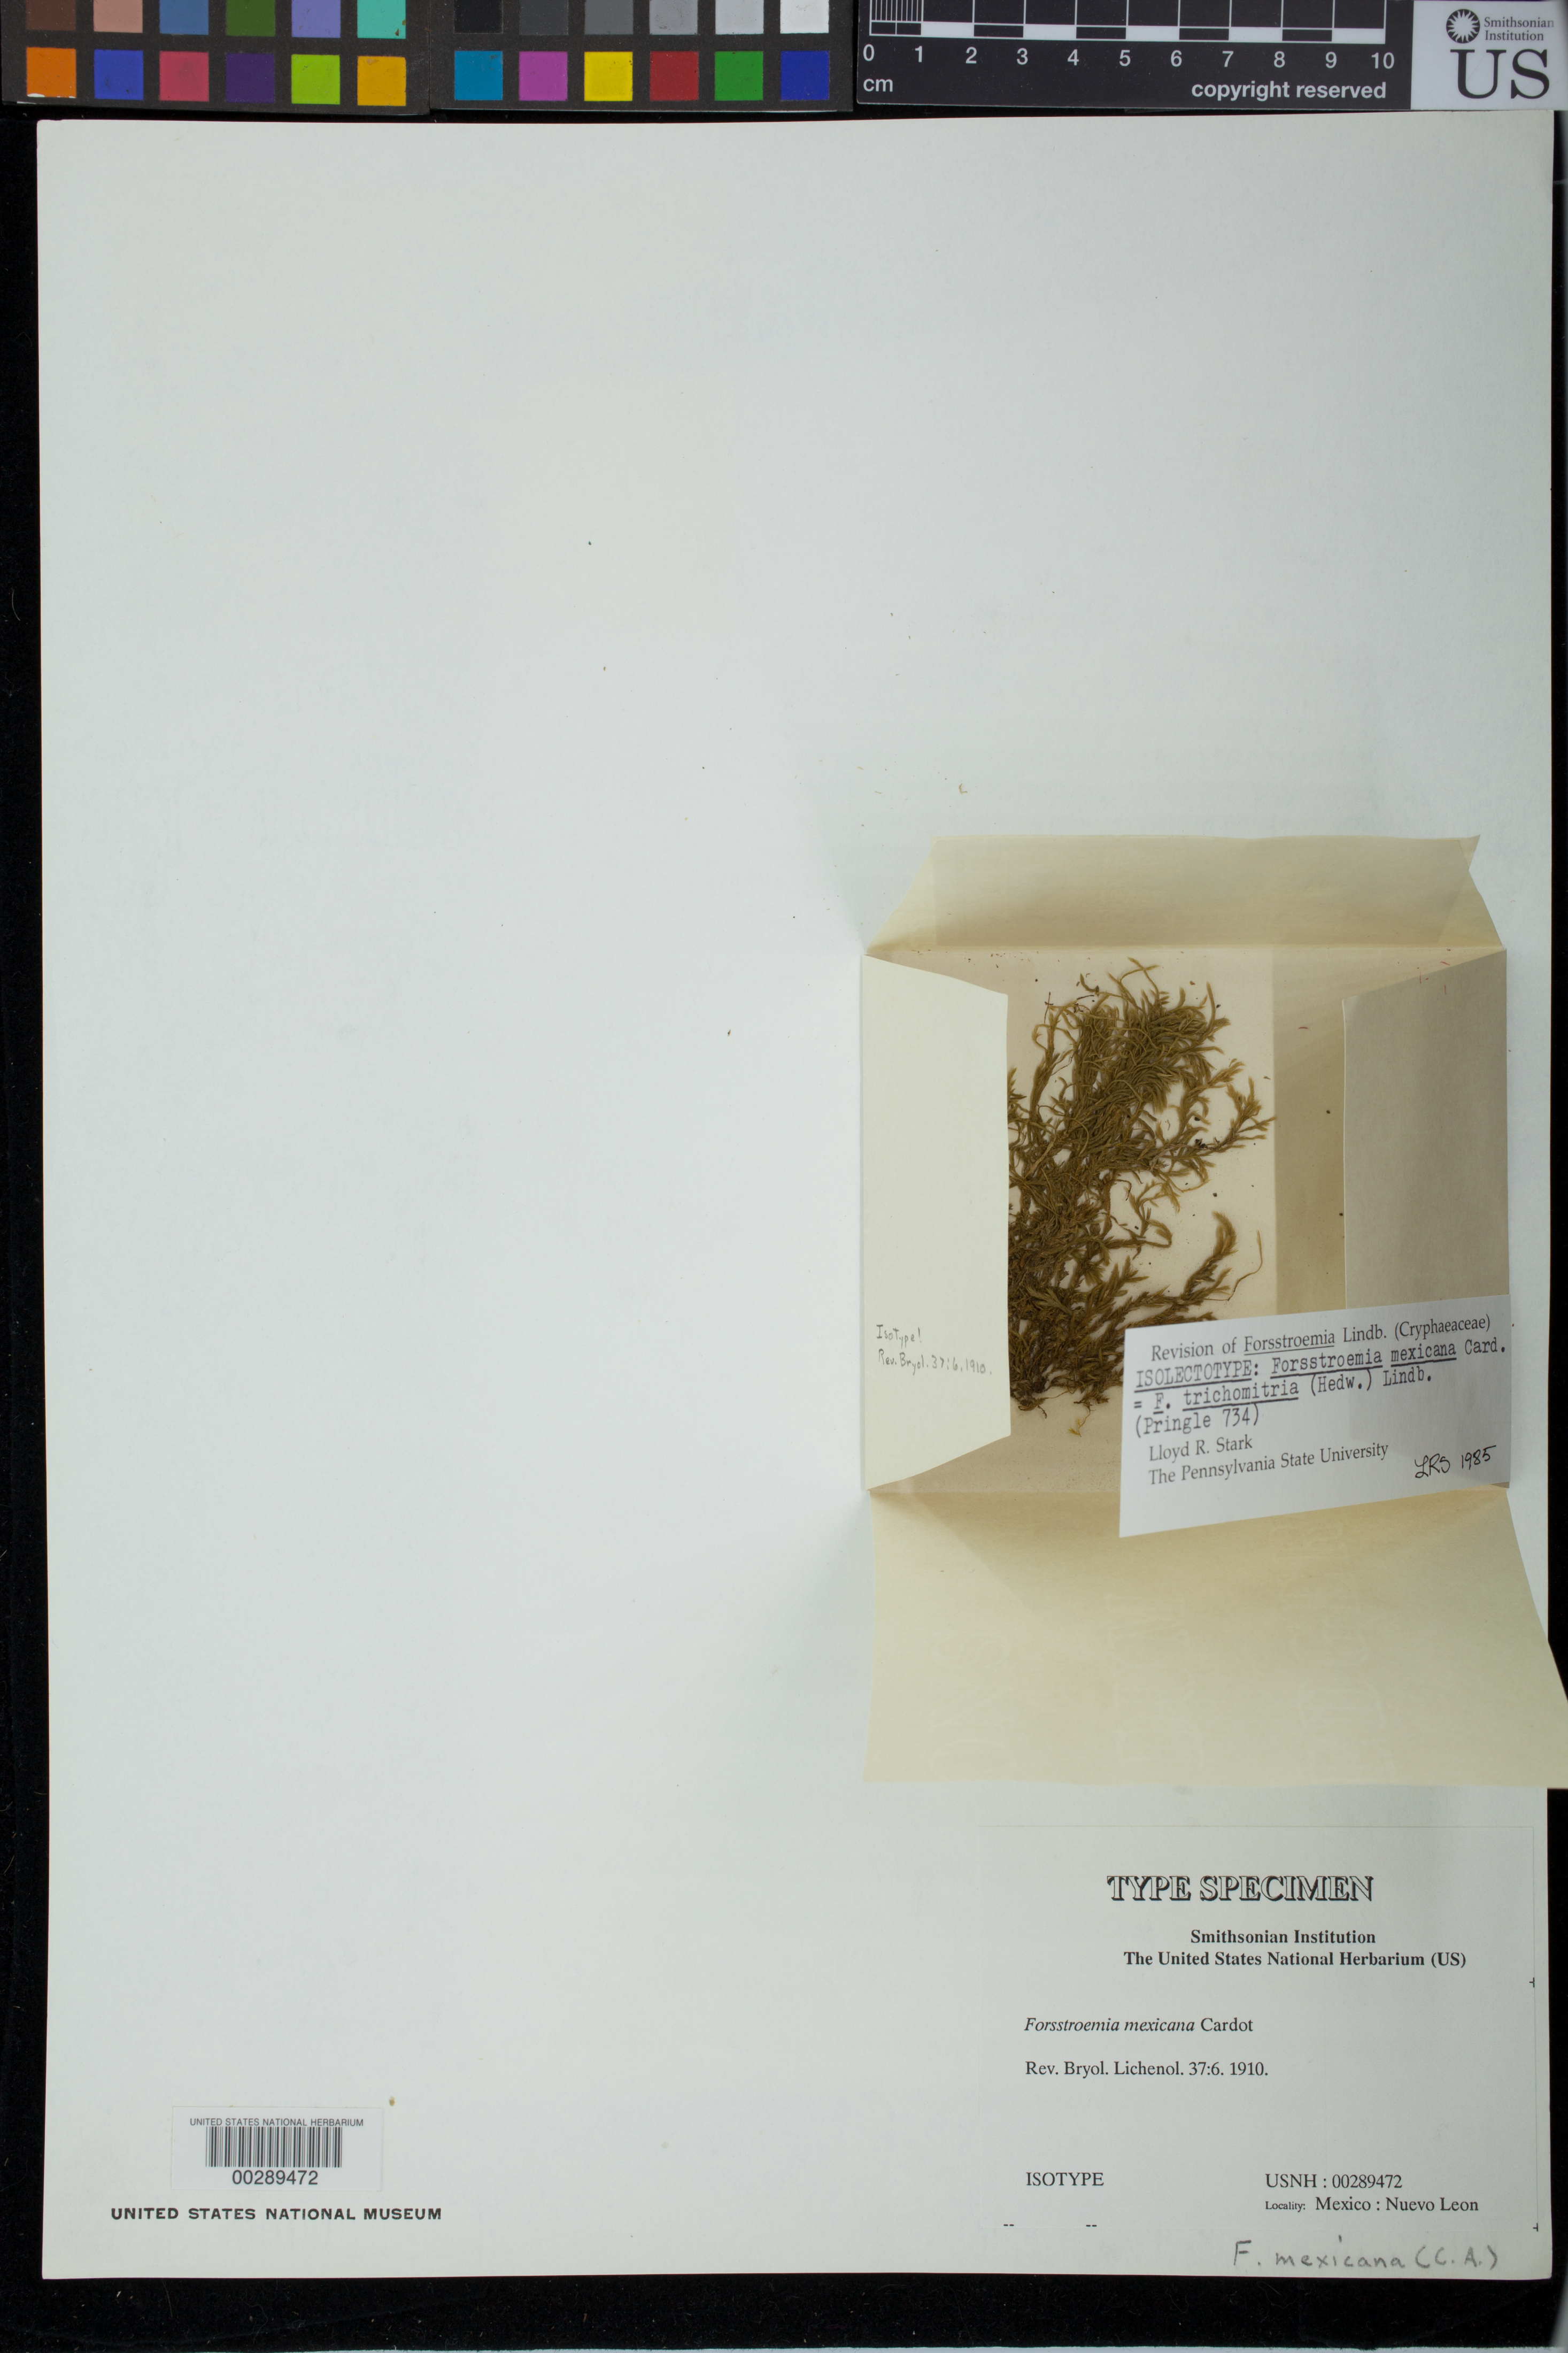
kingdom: Plantae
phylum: Bryophyta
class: Bryopsida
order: Hypnales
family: Neckeraceae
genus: Forsstroemia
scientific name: Forsstroemia mexicana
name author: Cardot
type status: Isotype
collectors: C. G. Pringle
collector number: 734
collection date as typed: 03 Jun 1889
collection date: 1889-06-03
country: Mexico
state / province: Nuevo León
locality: Sierra de Silla, near Monterrey.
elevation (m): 914